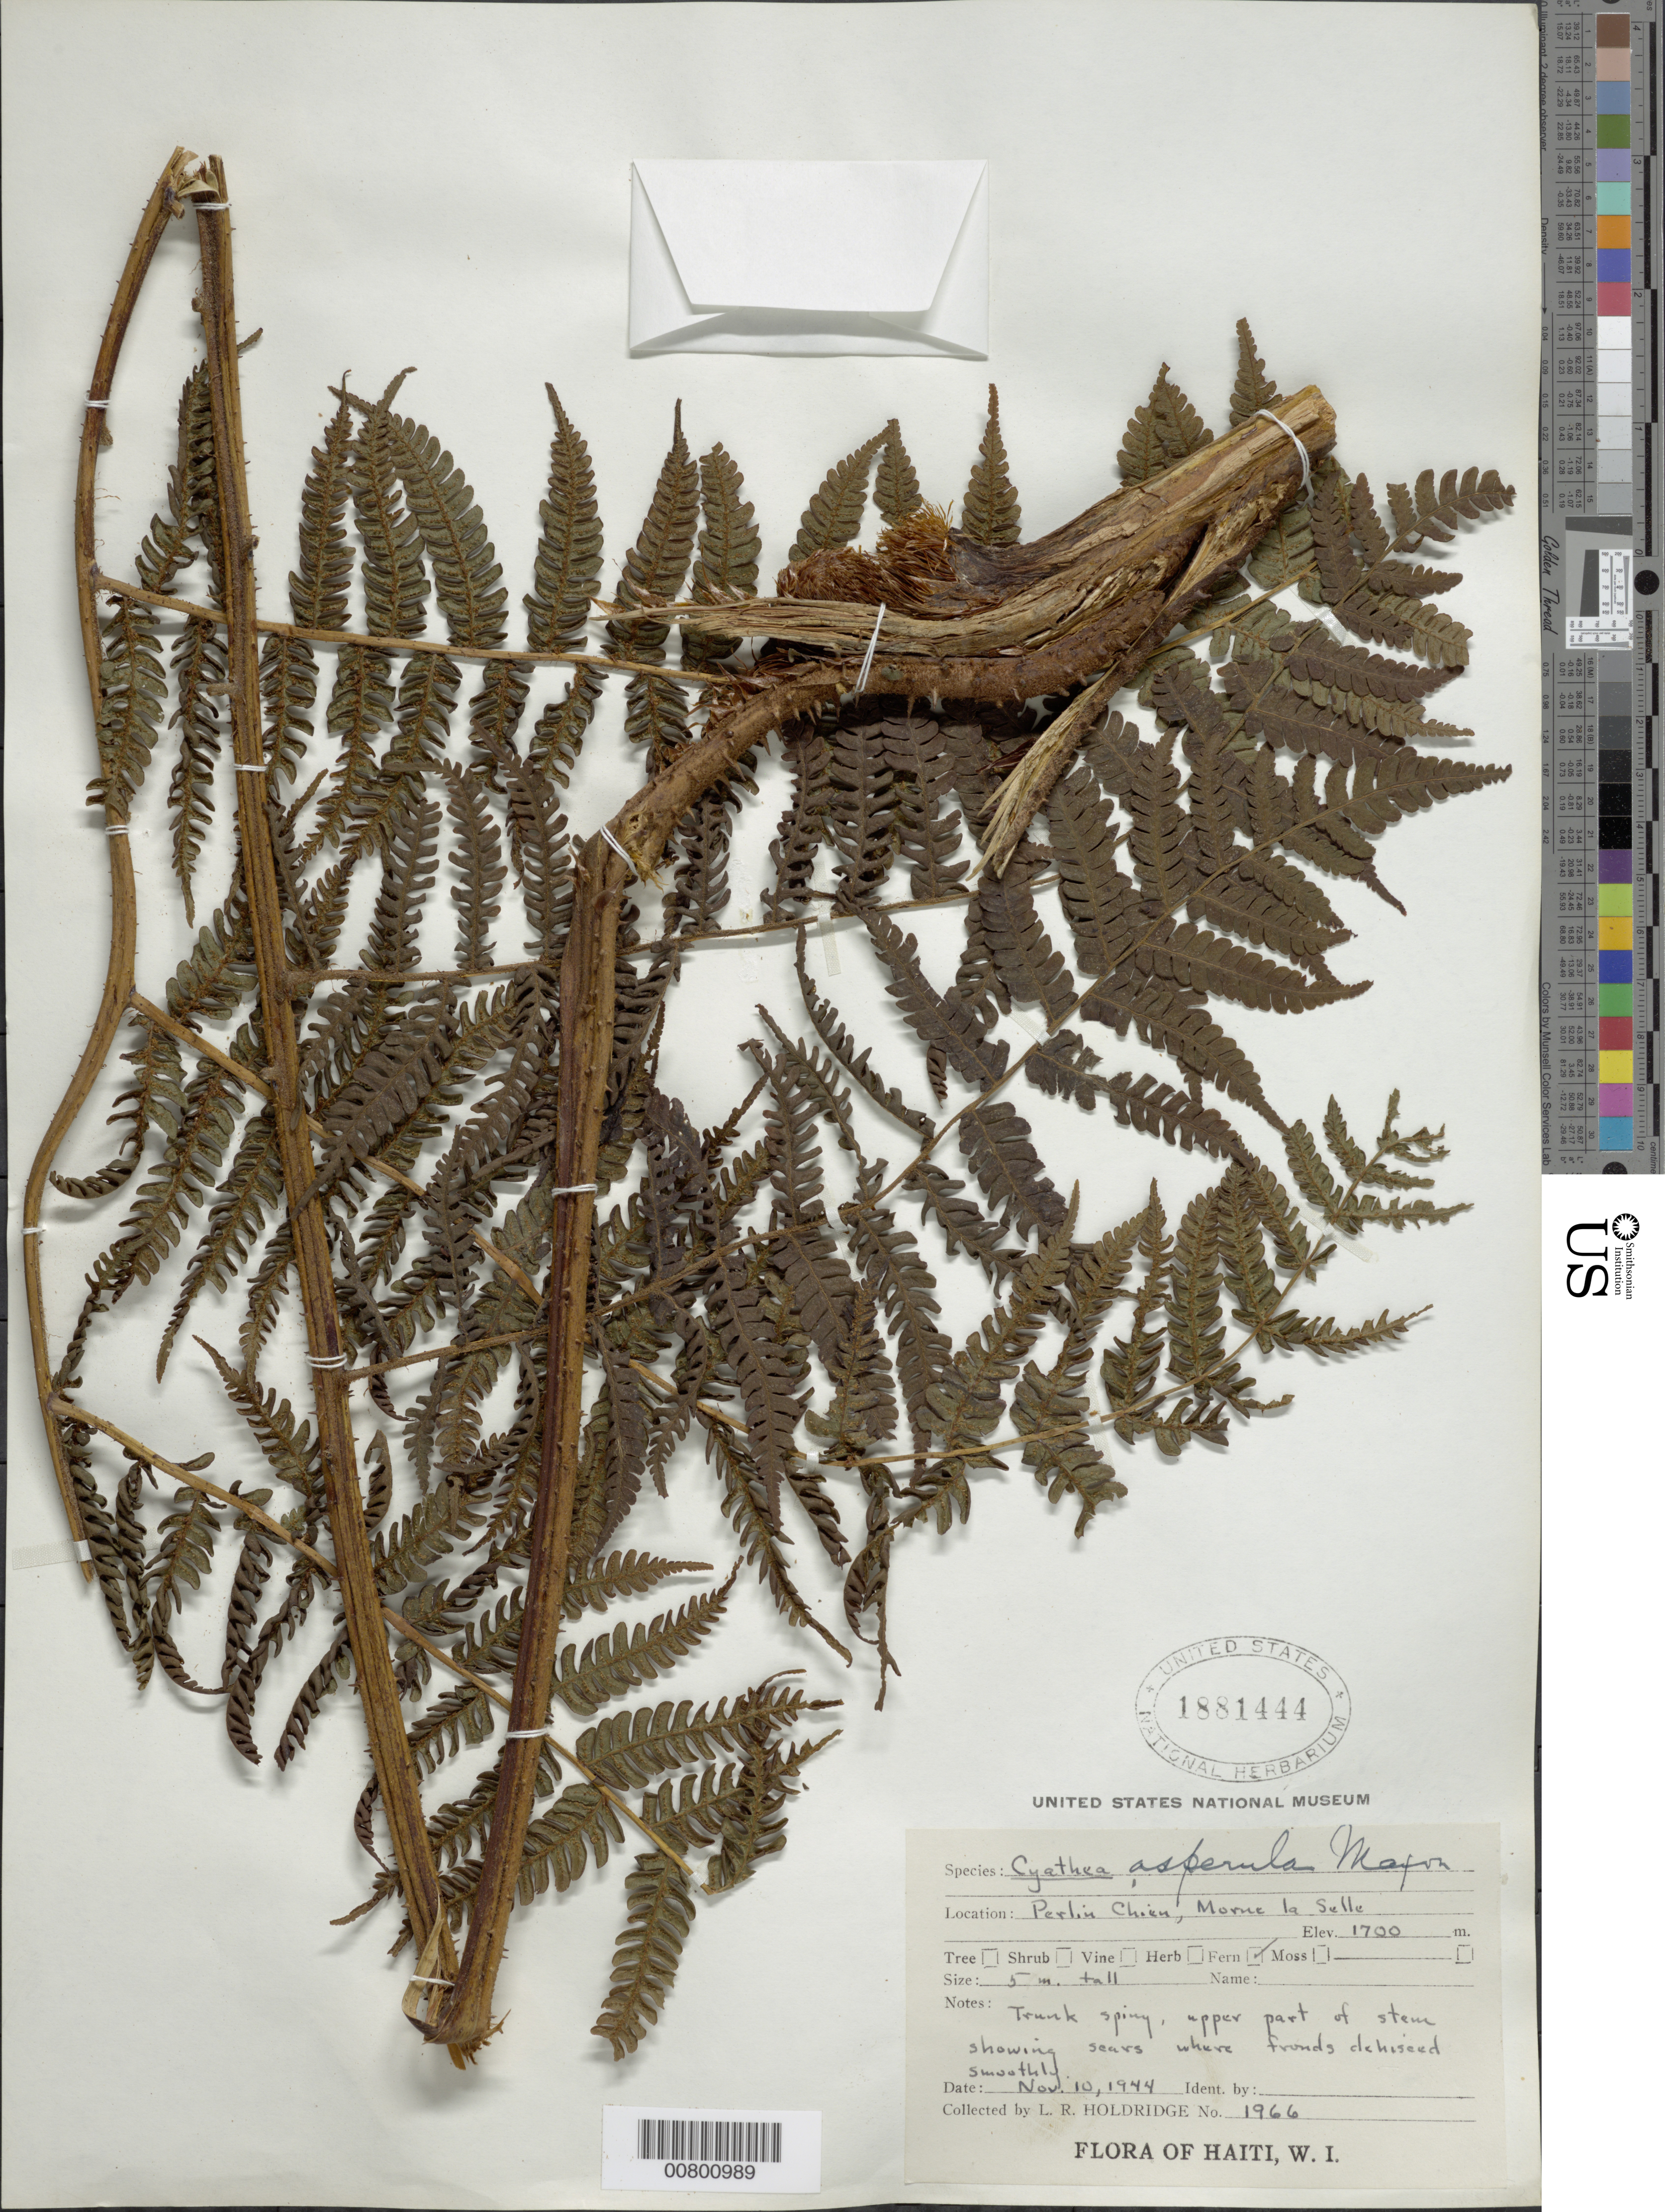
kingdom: Plantae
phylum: Tracheophyta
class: Polypodiopsida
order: Cyatheales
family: Cyatheaceae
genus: Cyathea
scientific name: Cyathea furfuracea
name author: Christ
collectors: L. Holdridge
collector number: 1966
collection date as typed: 10 Nov 1944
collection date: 1944-11-10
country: Haiti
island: Hispaniola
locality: Perlin Chien, Morne La Selle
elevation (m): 1700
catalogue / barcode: US 1881444